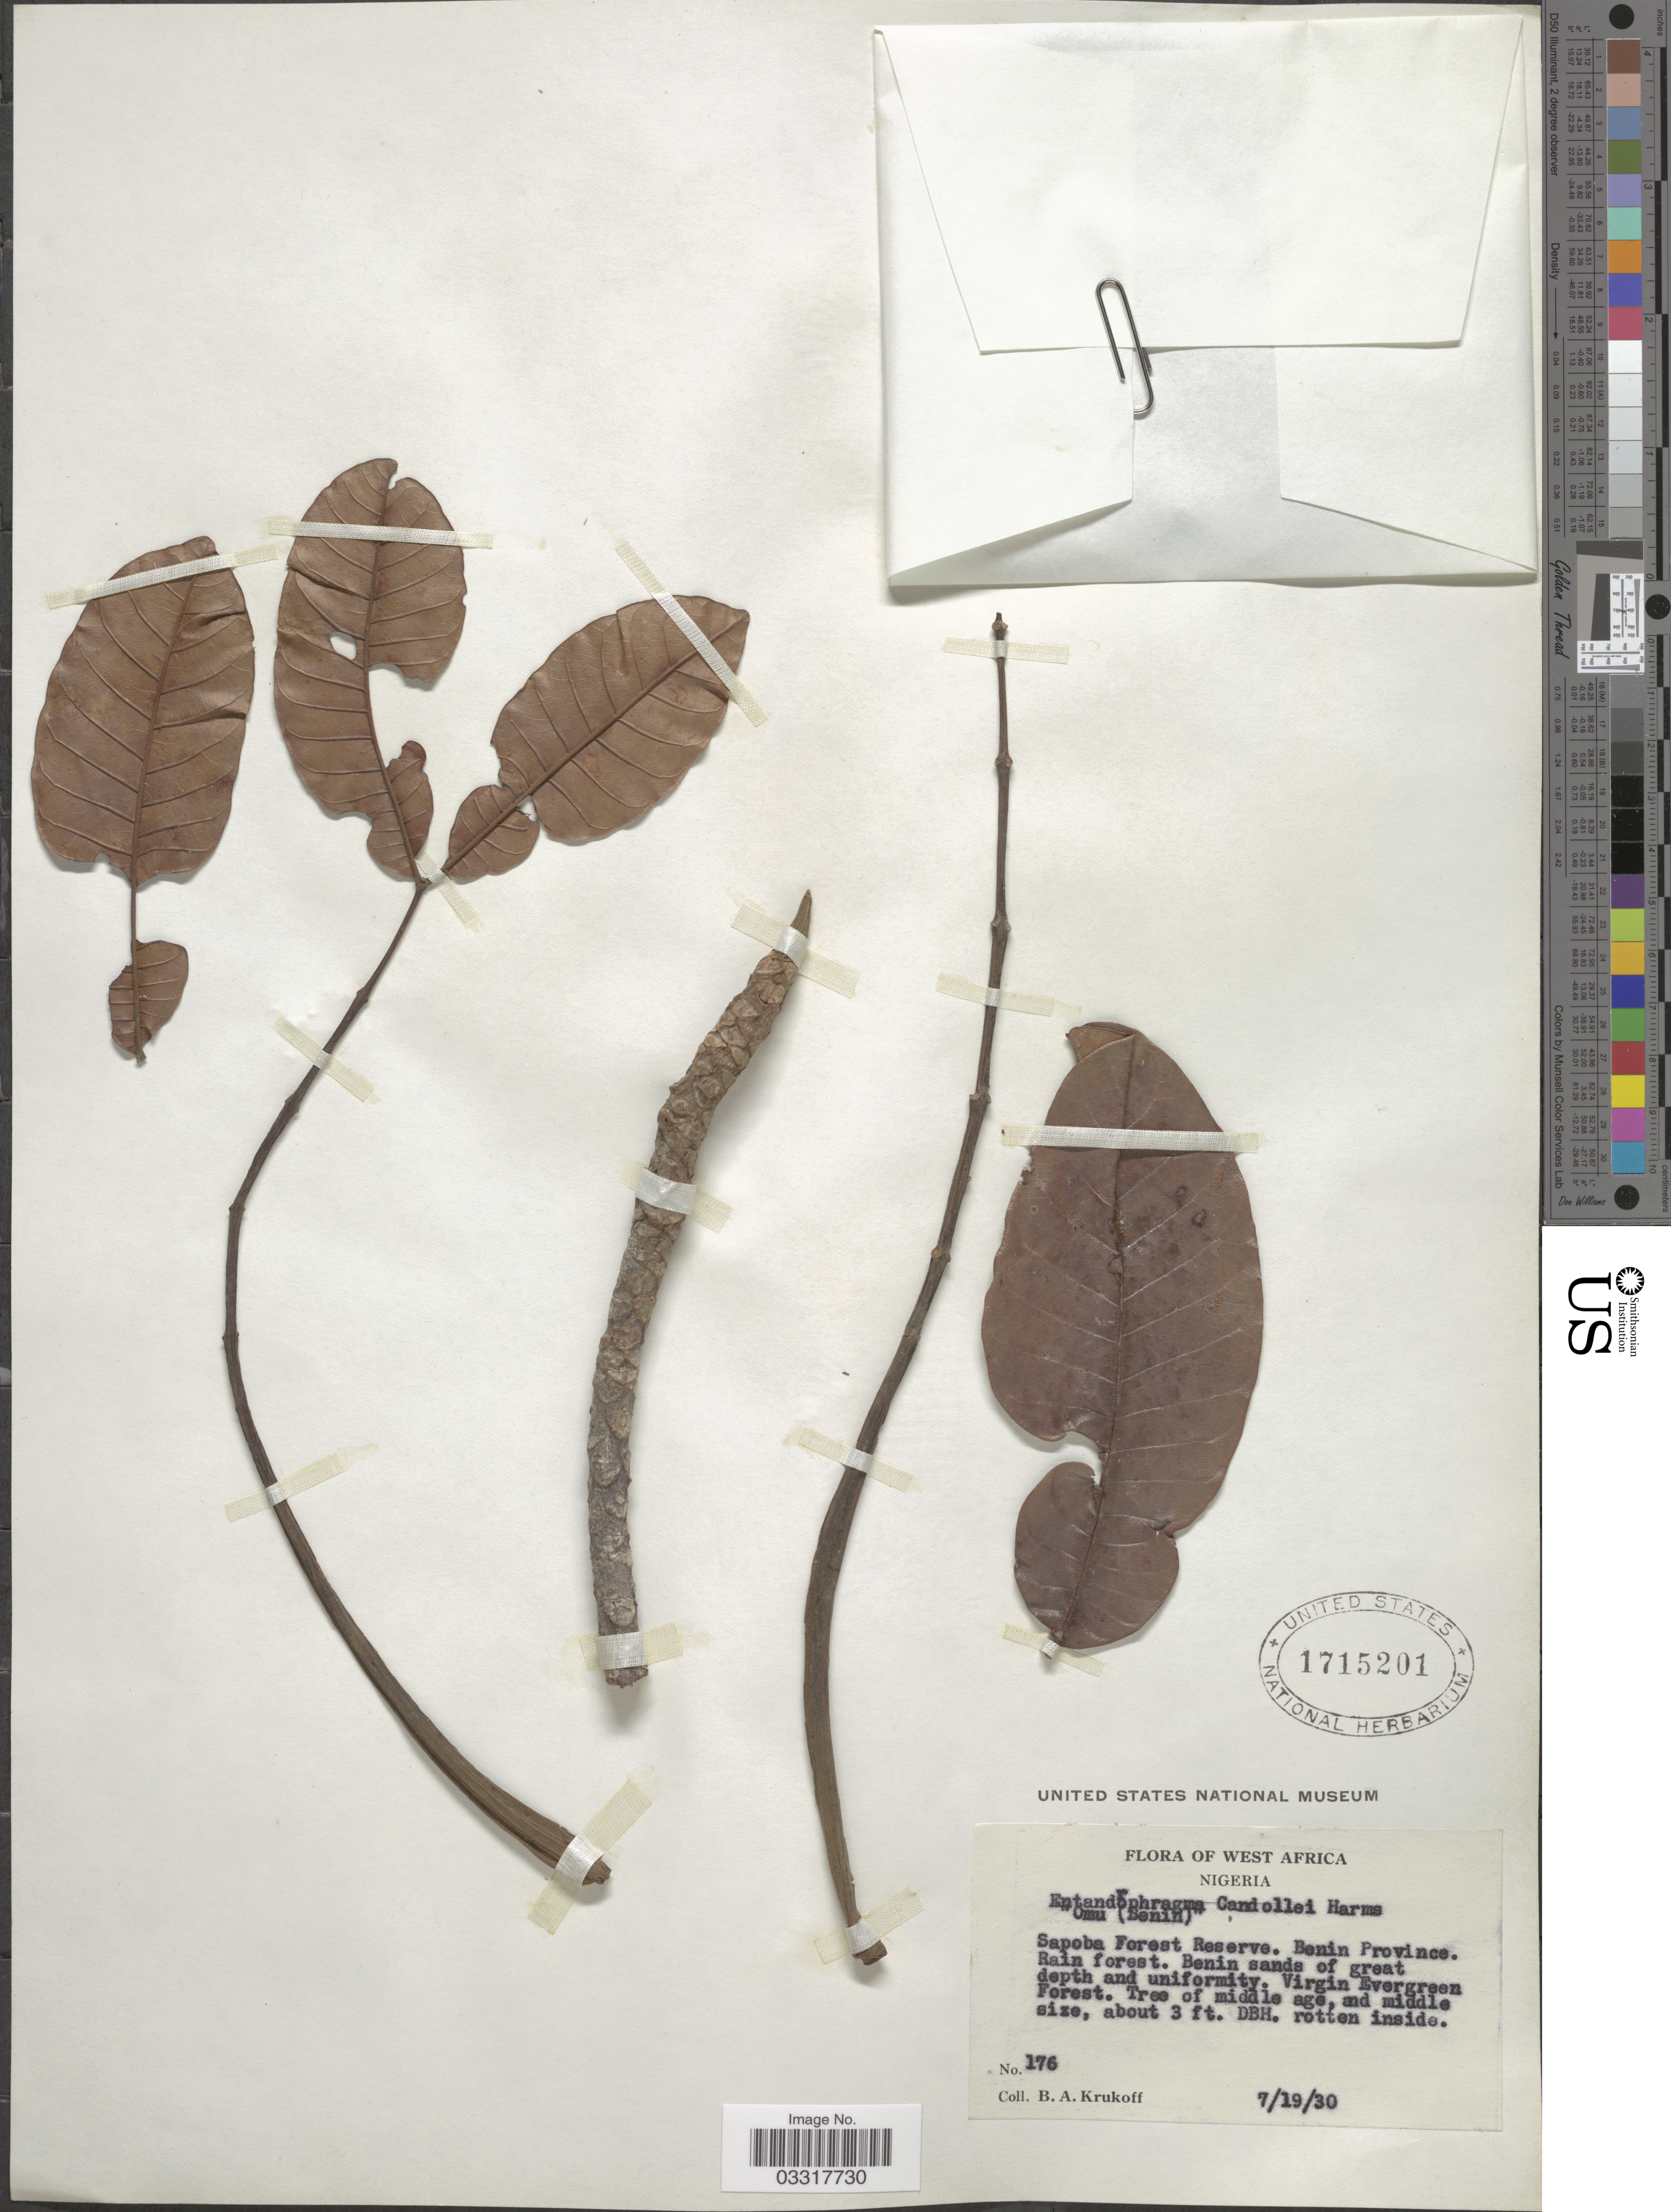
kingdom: Plantae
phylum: Tracheophyta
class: Magnoliopsida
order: Sapindales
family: Meliaceae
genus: Entandrophragma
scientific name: Entandrophragma candollei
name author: Harms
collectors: B. A. Krukoff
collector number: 176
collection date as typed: Transcribed d/m/y: 19/7/30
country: Nigeria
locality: West Africa, Nigeria, Sapoba Forest Reserve. Benin Province.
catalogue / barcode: US 1715201